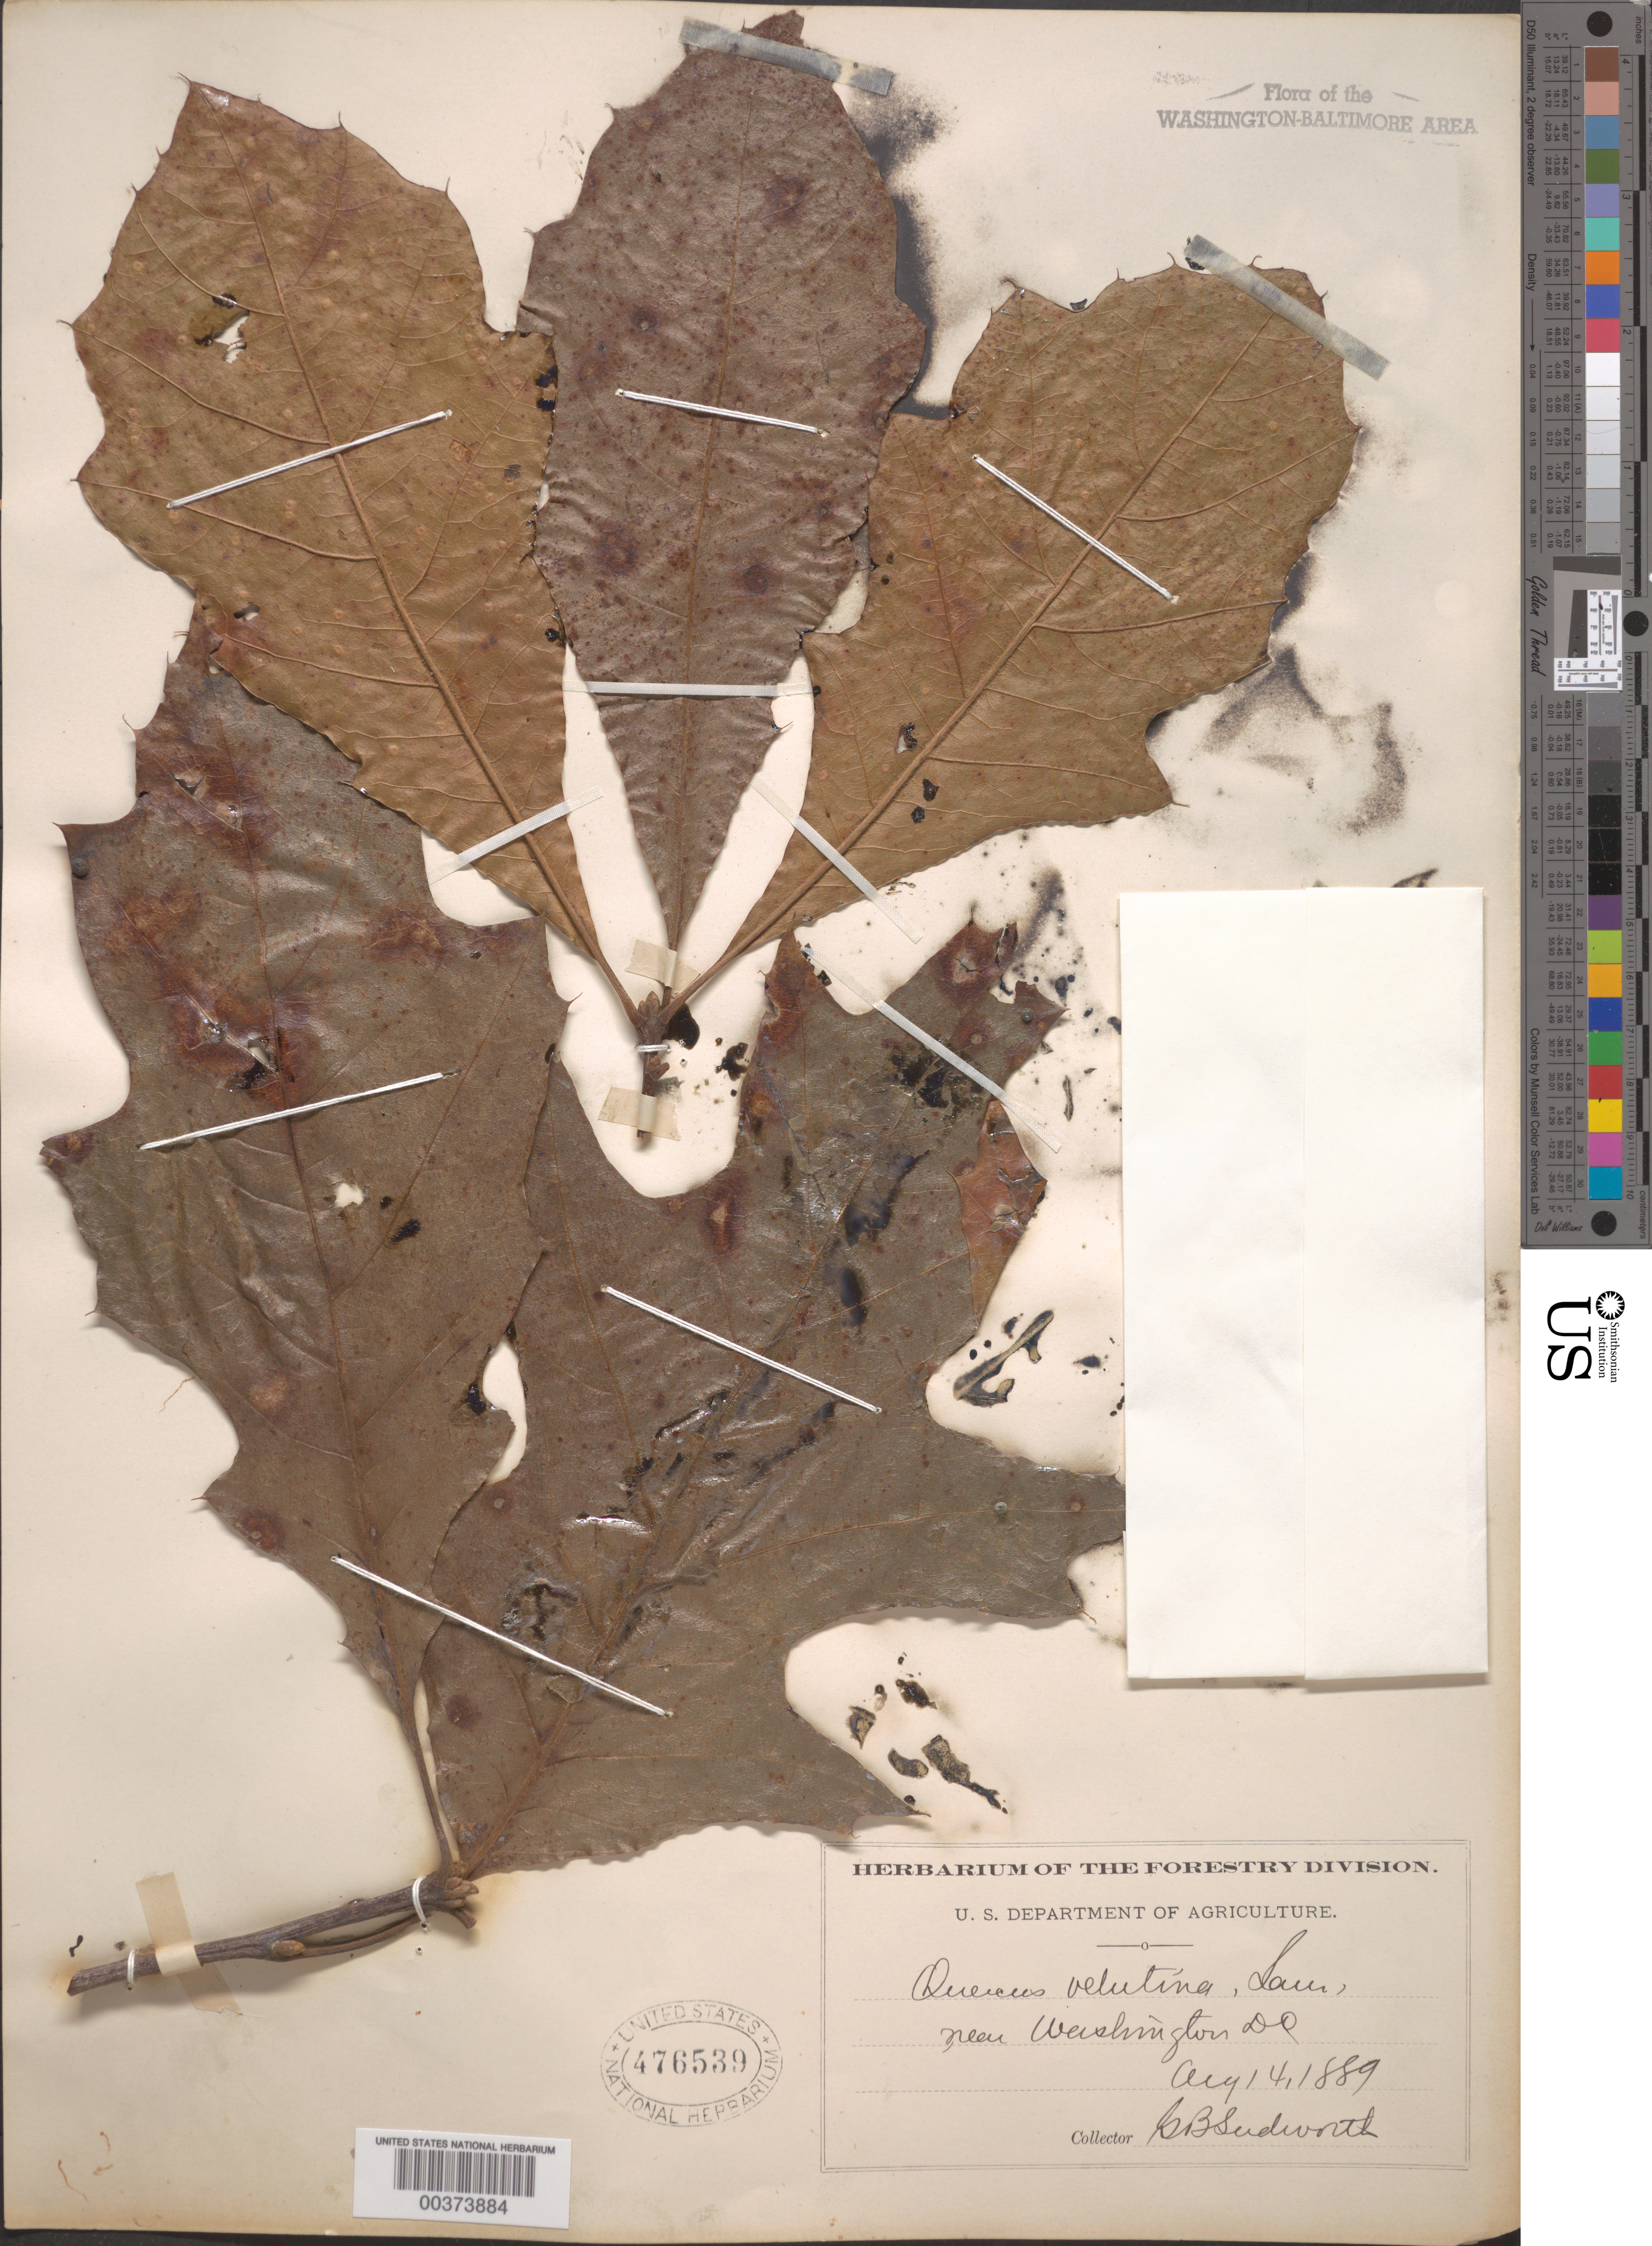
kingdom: Plantae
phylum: Tracheophyta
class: Magnoliopsida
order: Fagales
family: Fagaceae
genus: Quercus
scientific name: Quercus velutina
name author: Lam.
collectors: G. B. Sudworth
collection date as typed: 14 Aug 1889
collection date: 1889-08-14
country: United States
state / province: District of Columbia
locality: Washington DC area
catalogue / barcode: US 476539